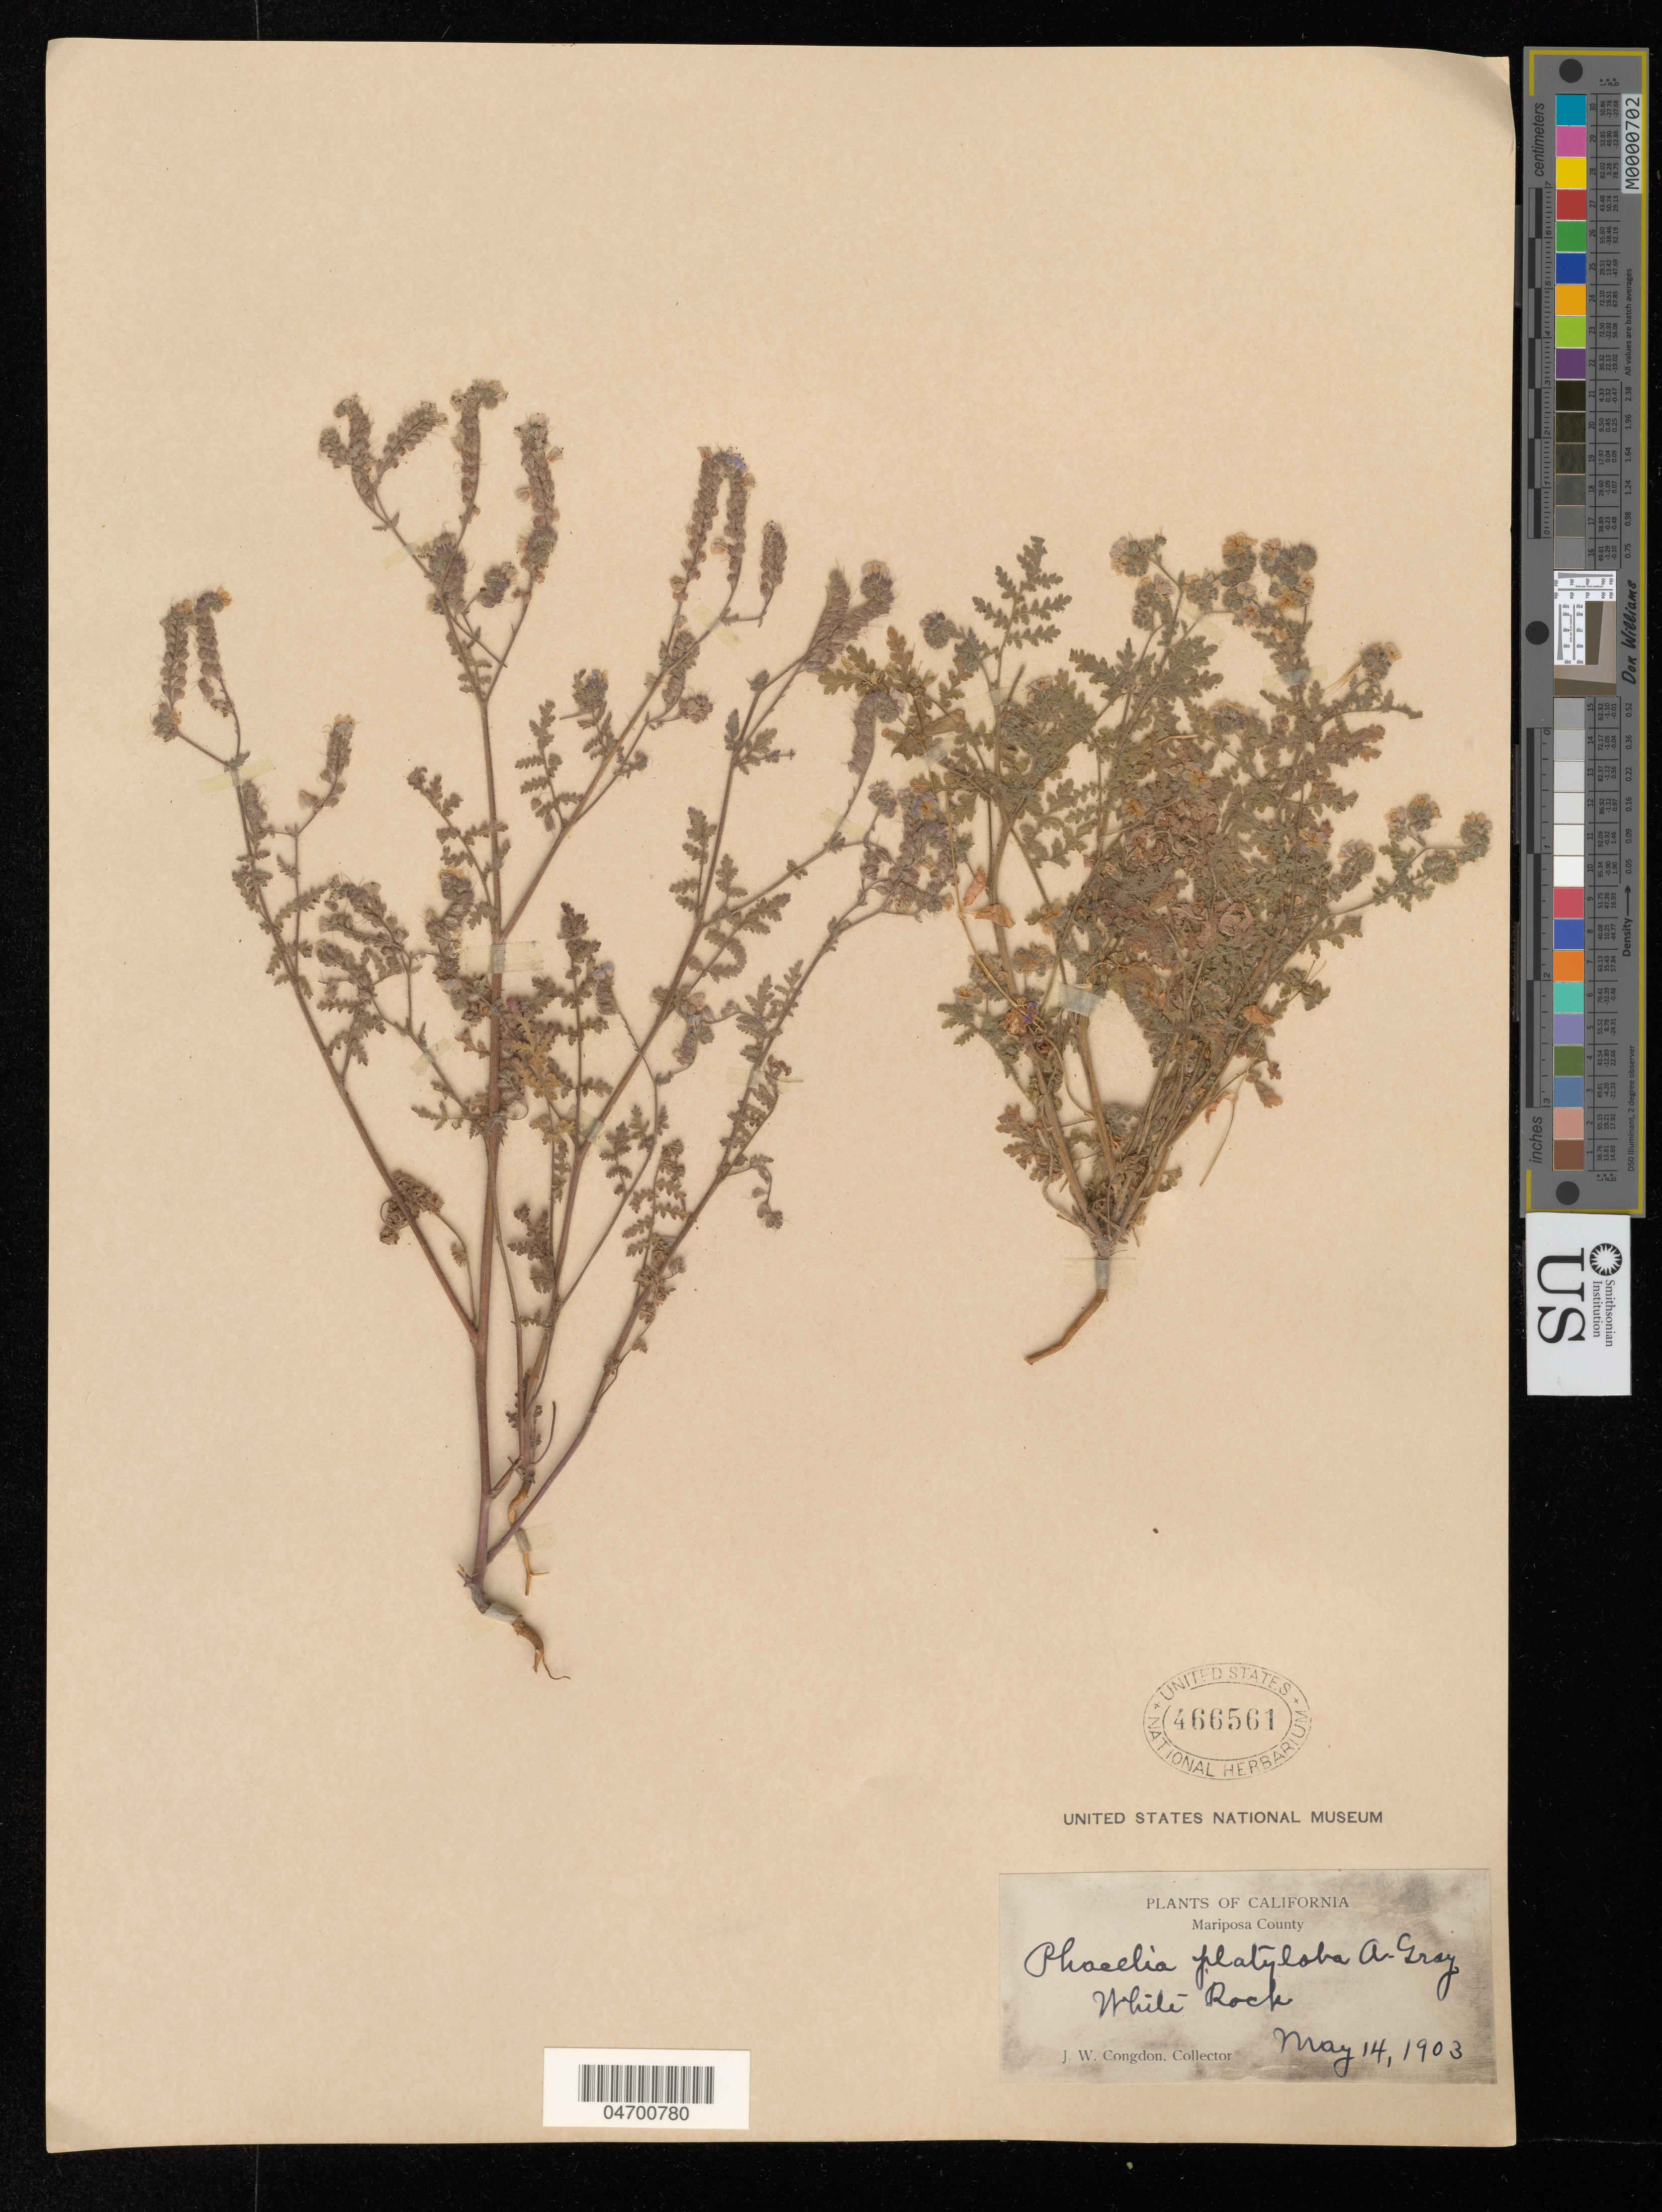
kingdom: Plantae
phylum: Tracheophyta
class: Magnoliopsida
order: Boraginales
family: Hydrophyllaceae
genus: Phacelia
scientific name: Phacelia platyloba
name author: A. Gray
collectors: J. W. Congdon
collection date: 1903-05-14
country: United States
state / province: California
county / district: Mariposa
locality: Mariposa County. White Rock.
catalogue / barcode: US 466561